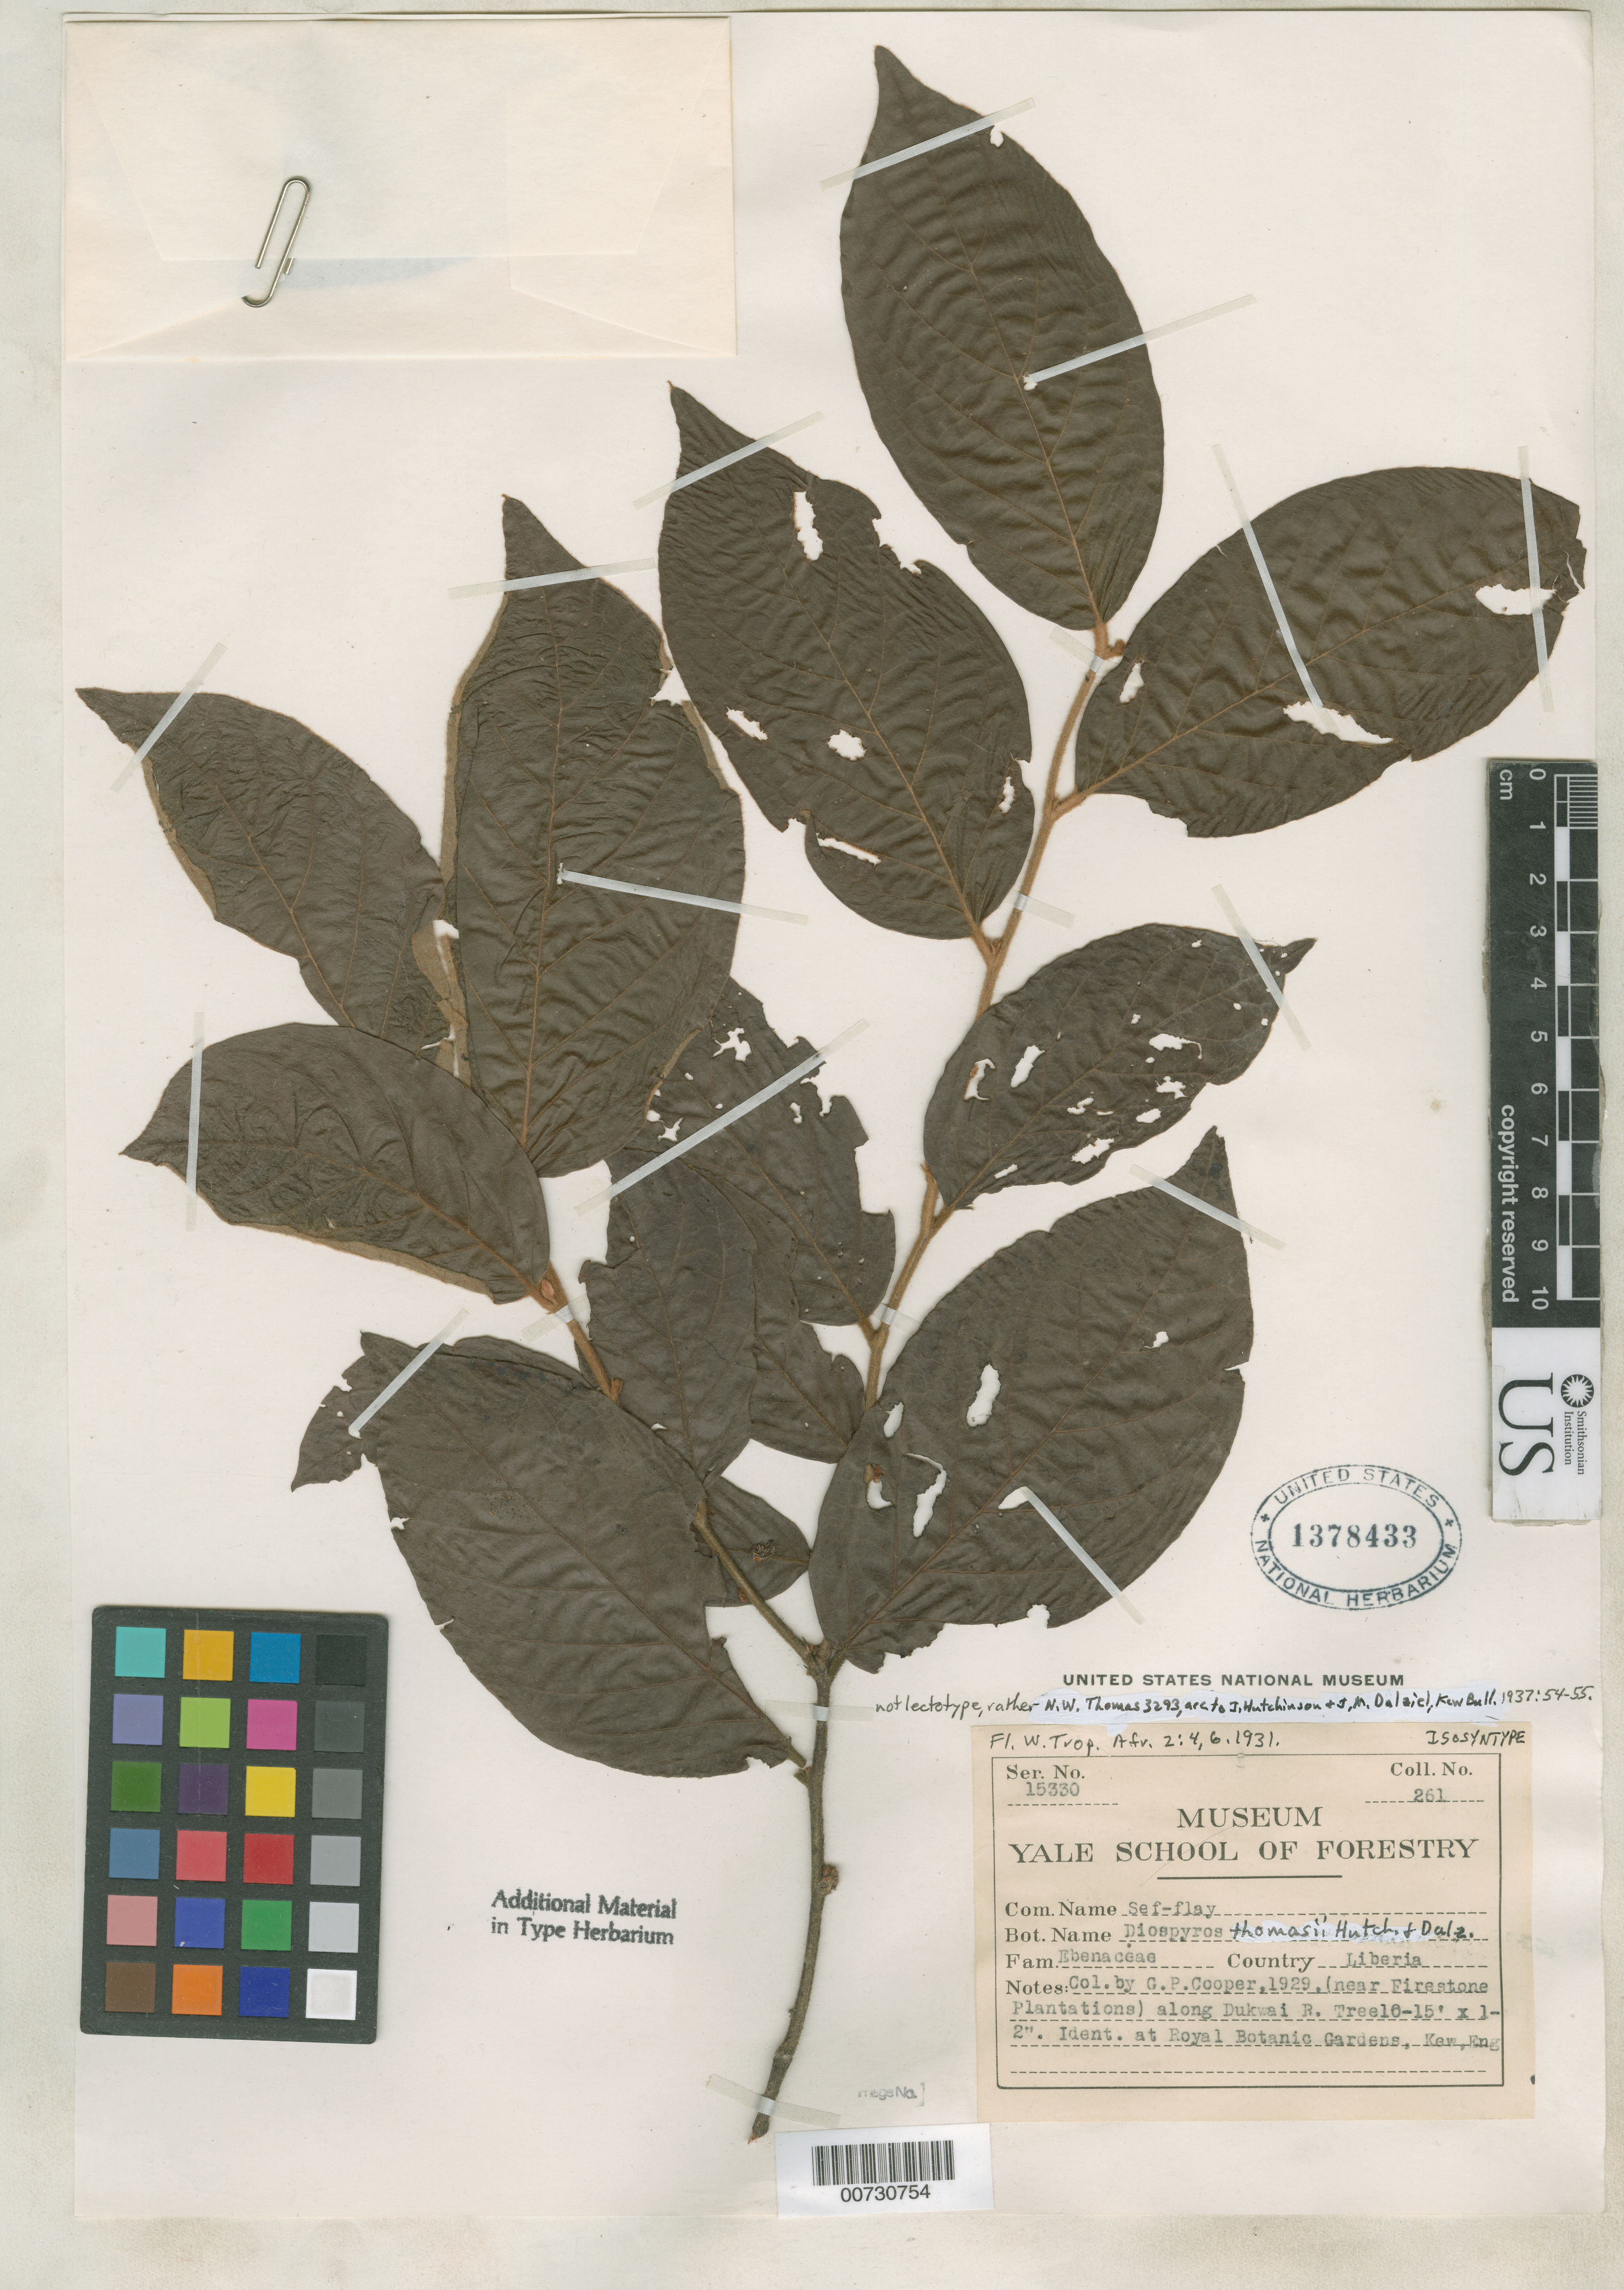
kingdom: Plantae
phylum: Tracheophyta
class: Magnoliopsida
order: Ericales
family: Ebenaceae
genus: Diospyros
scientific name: Diospyros thomasii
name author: Hutch. & Dalziel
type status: Isosyntype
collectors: G. Cooper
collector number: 261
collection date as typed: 1929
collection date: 1929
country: Liberia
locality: Along Dukwai river (near Firestone Plantation)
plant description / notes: Not lectotype, rather N.W. Thomas 3293, acc. to Hutchinson & Dalziel in Kew Bull. 1937:54-55.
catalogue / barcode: US 1378433